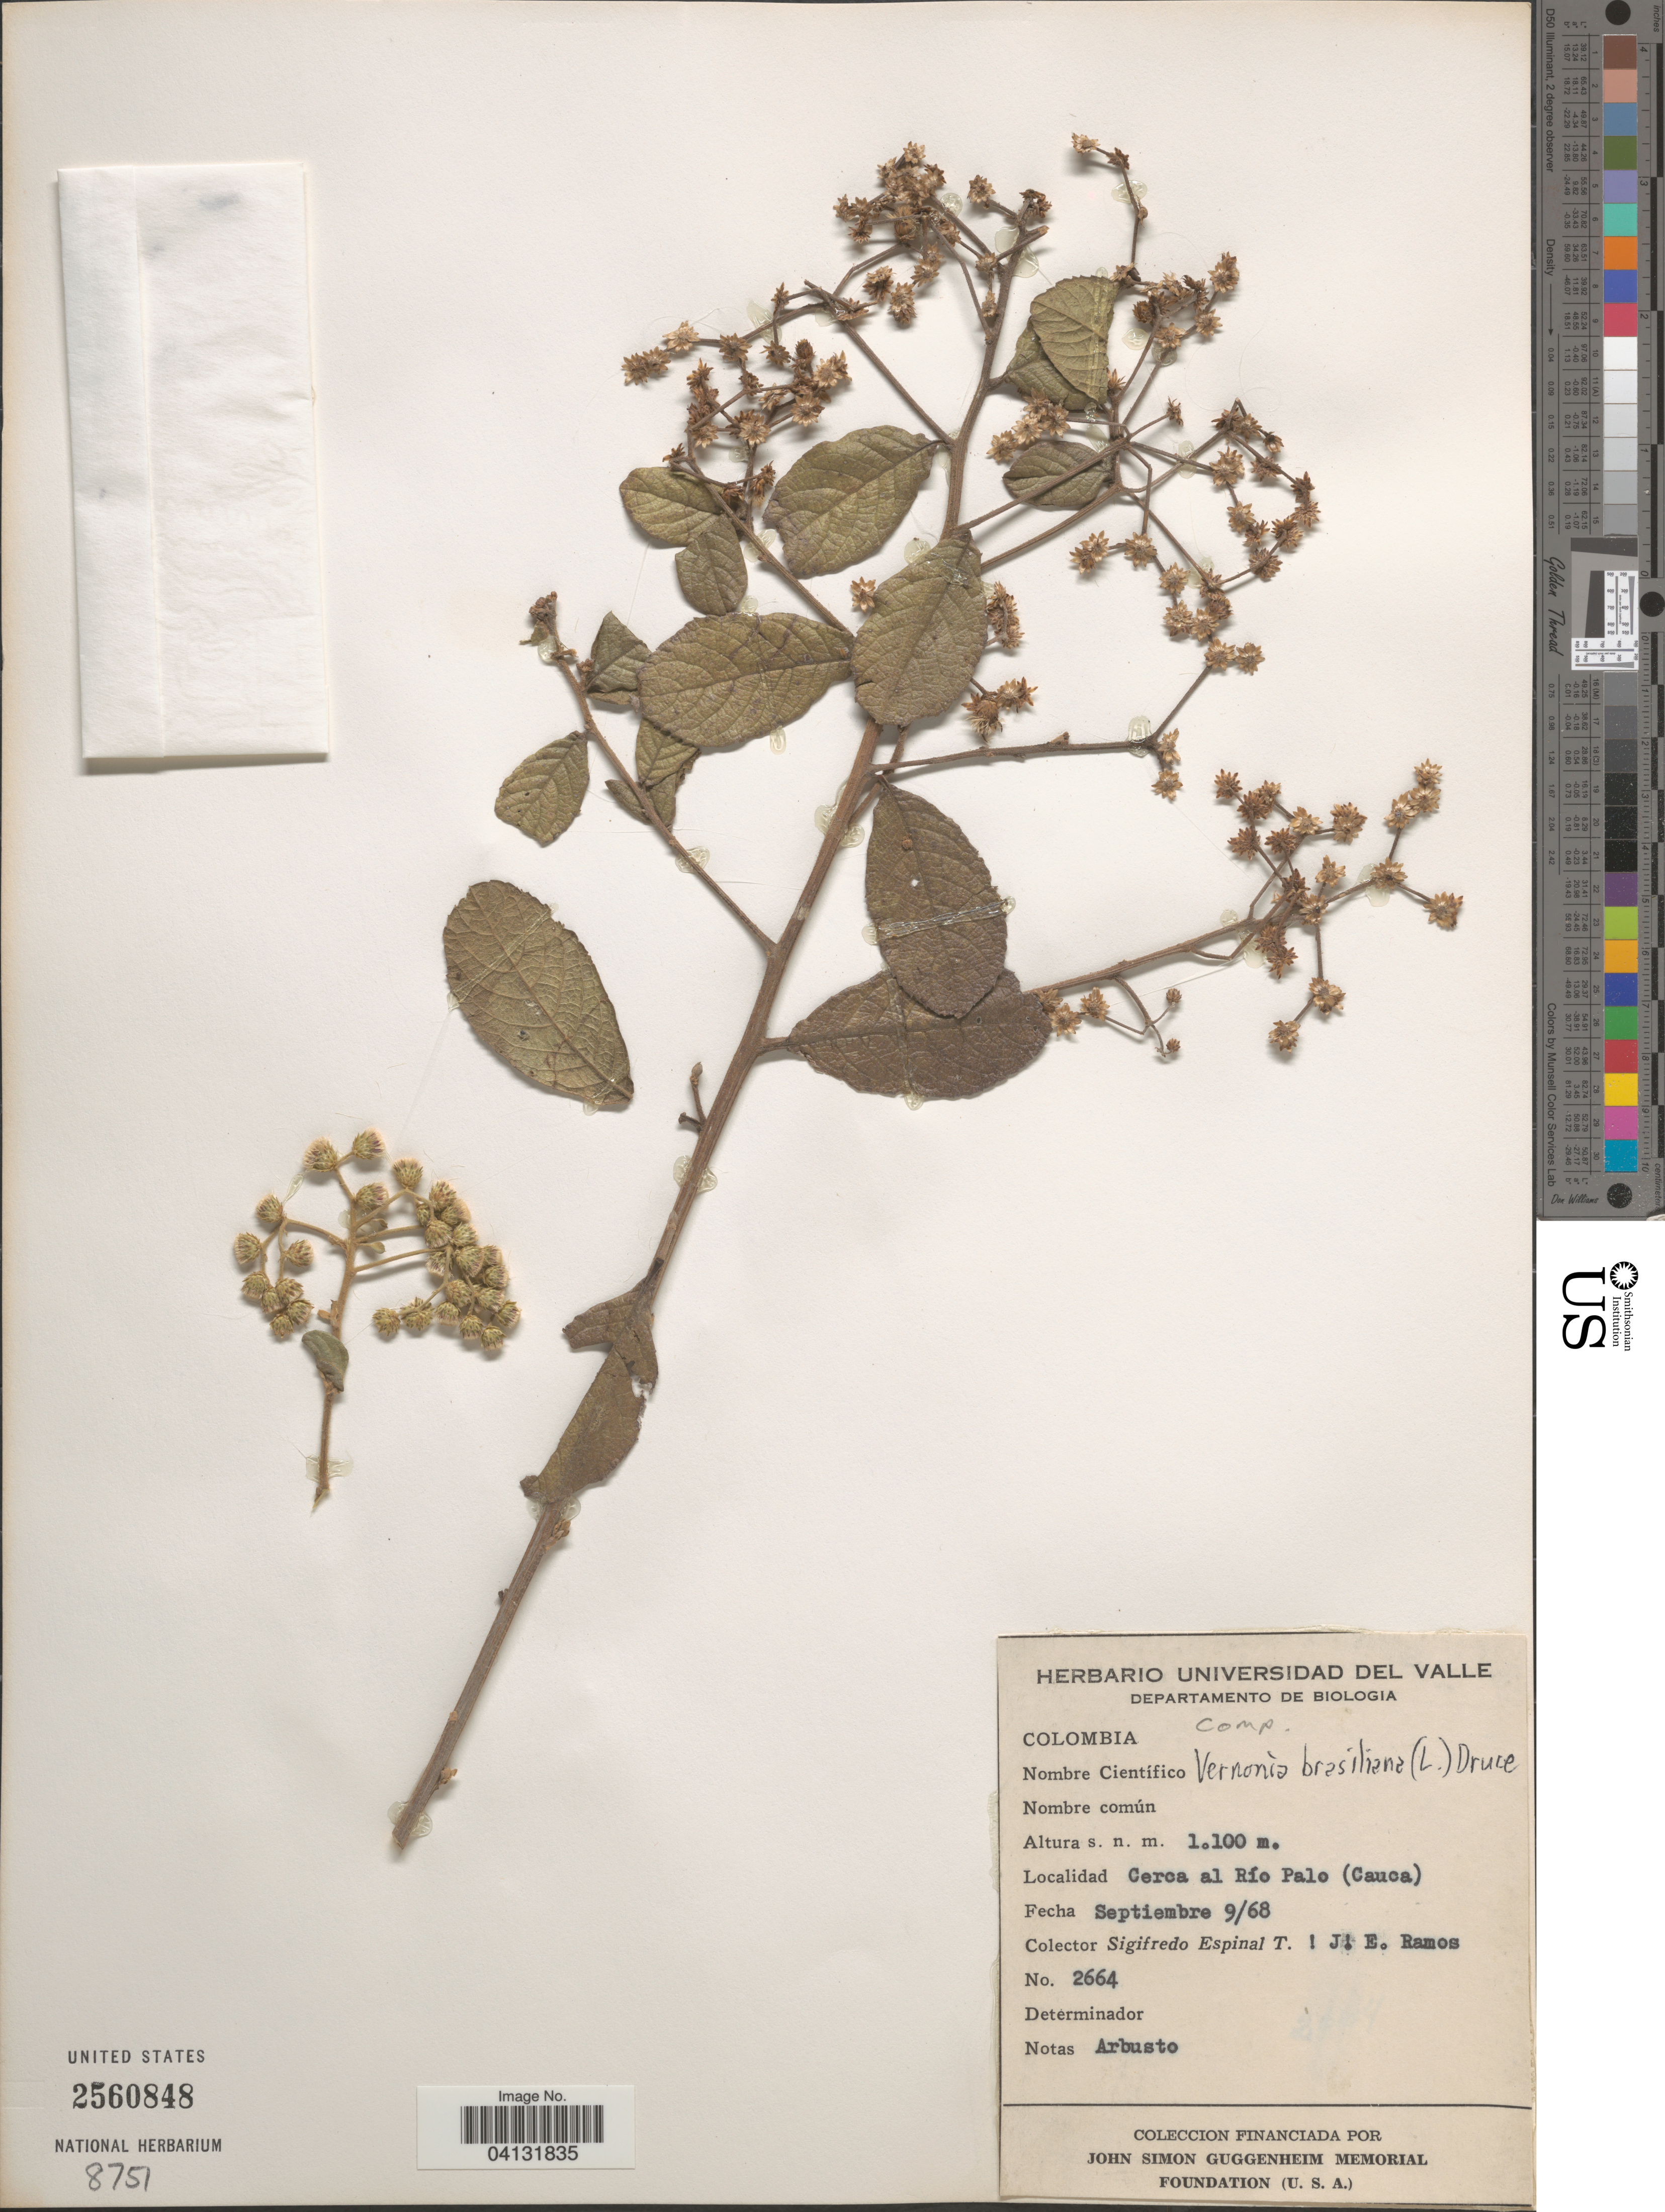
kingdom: Plantae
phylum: Tracheophyta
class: Magnoliopsida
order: Asterales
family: Asteraceae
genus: Vernonia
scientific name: Vernonia brasiliana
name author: (L.) Druce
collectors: S. Espinal T. & J. E. Ramos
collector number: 2664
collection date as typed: Transcribed d/m/y: 9/9/68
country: Colombia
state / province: Cauca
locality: Cerca al Río Palo.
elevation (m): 1100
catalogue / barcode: US 2560848